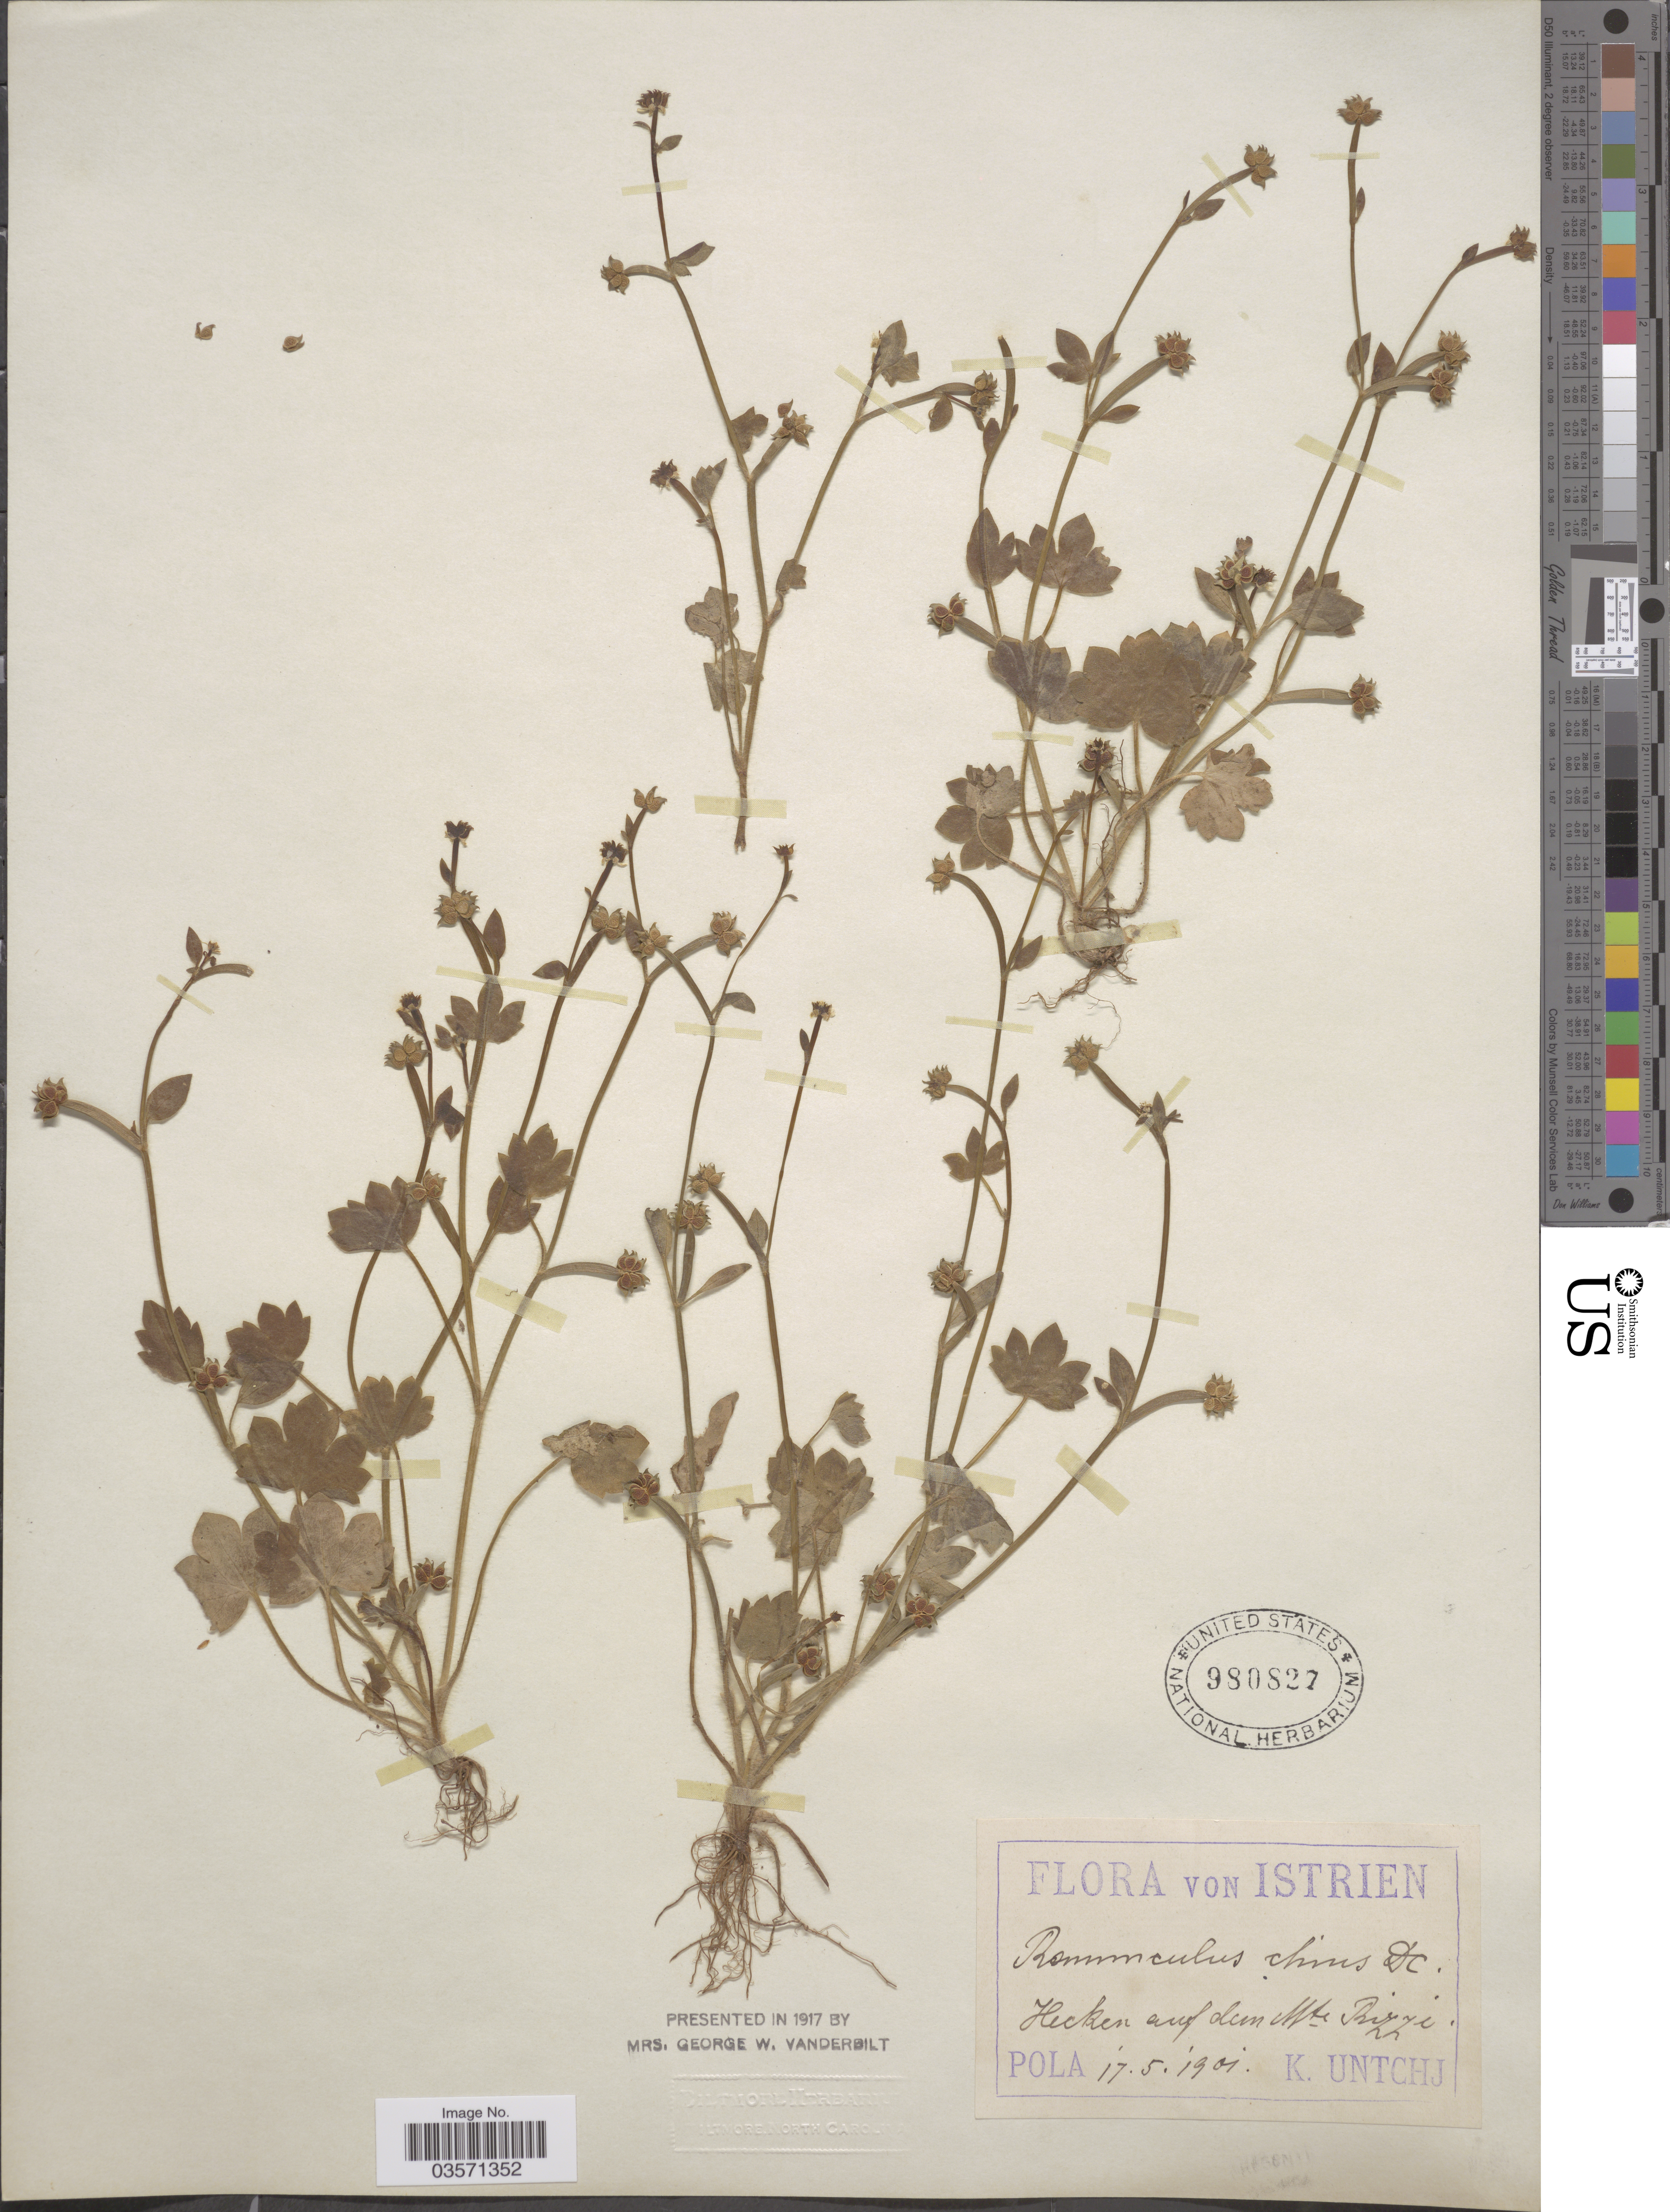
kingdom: Plantae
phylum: Tracheophyta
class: Magnoliopsida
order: Ranunculales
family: Ranunculaceae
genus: Ranunculus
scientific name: Ranunculus chius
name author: DC.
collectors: K. Untchj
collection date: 1901-05-17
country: Croatia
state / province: Istria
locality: Istrien. Hecken auf dem Mte Rizzi. [interpreted] Pola.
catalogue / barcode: US 980827